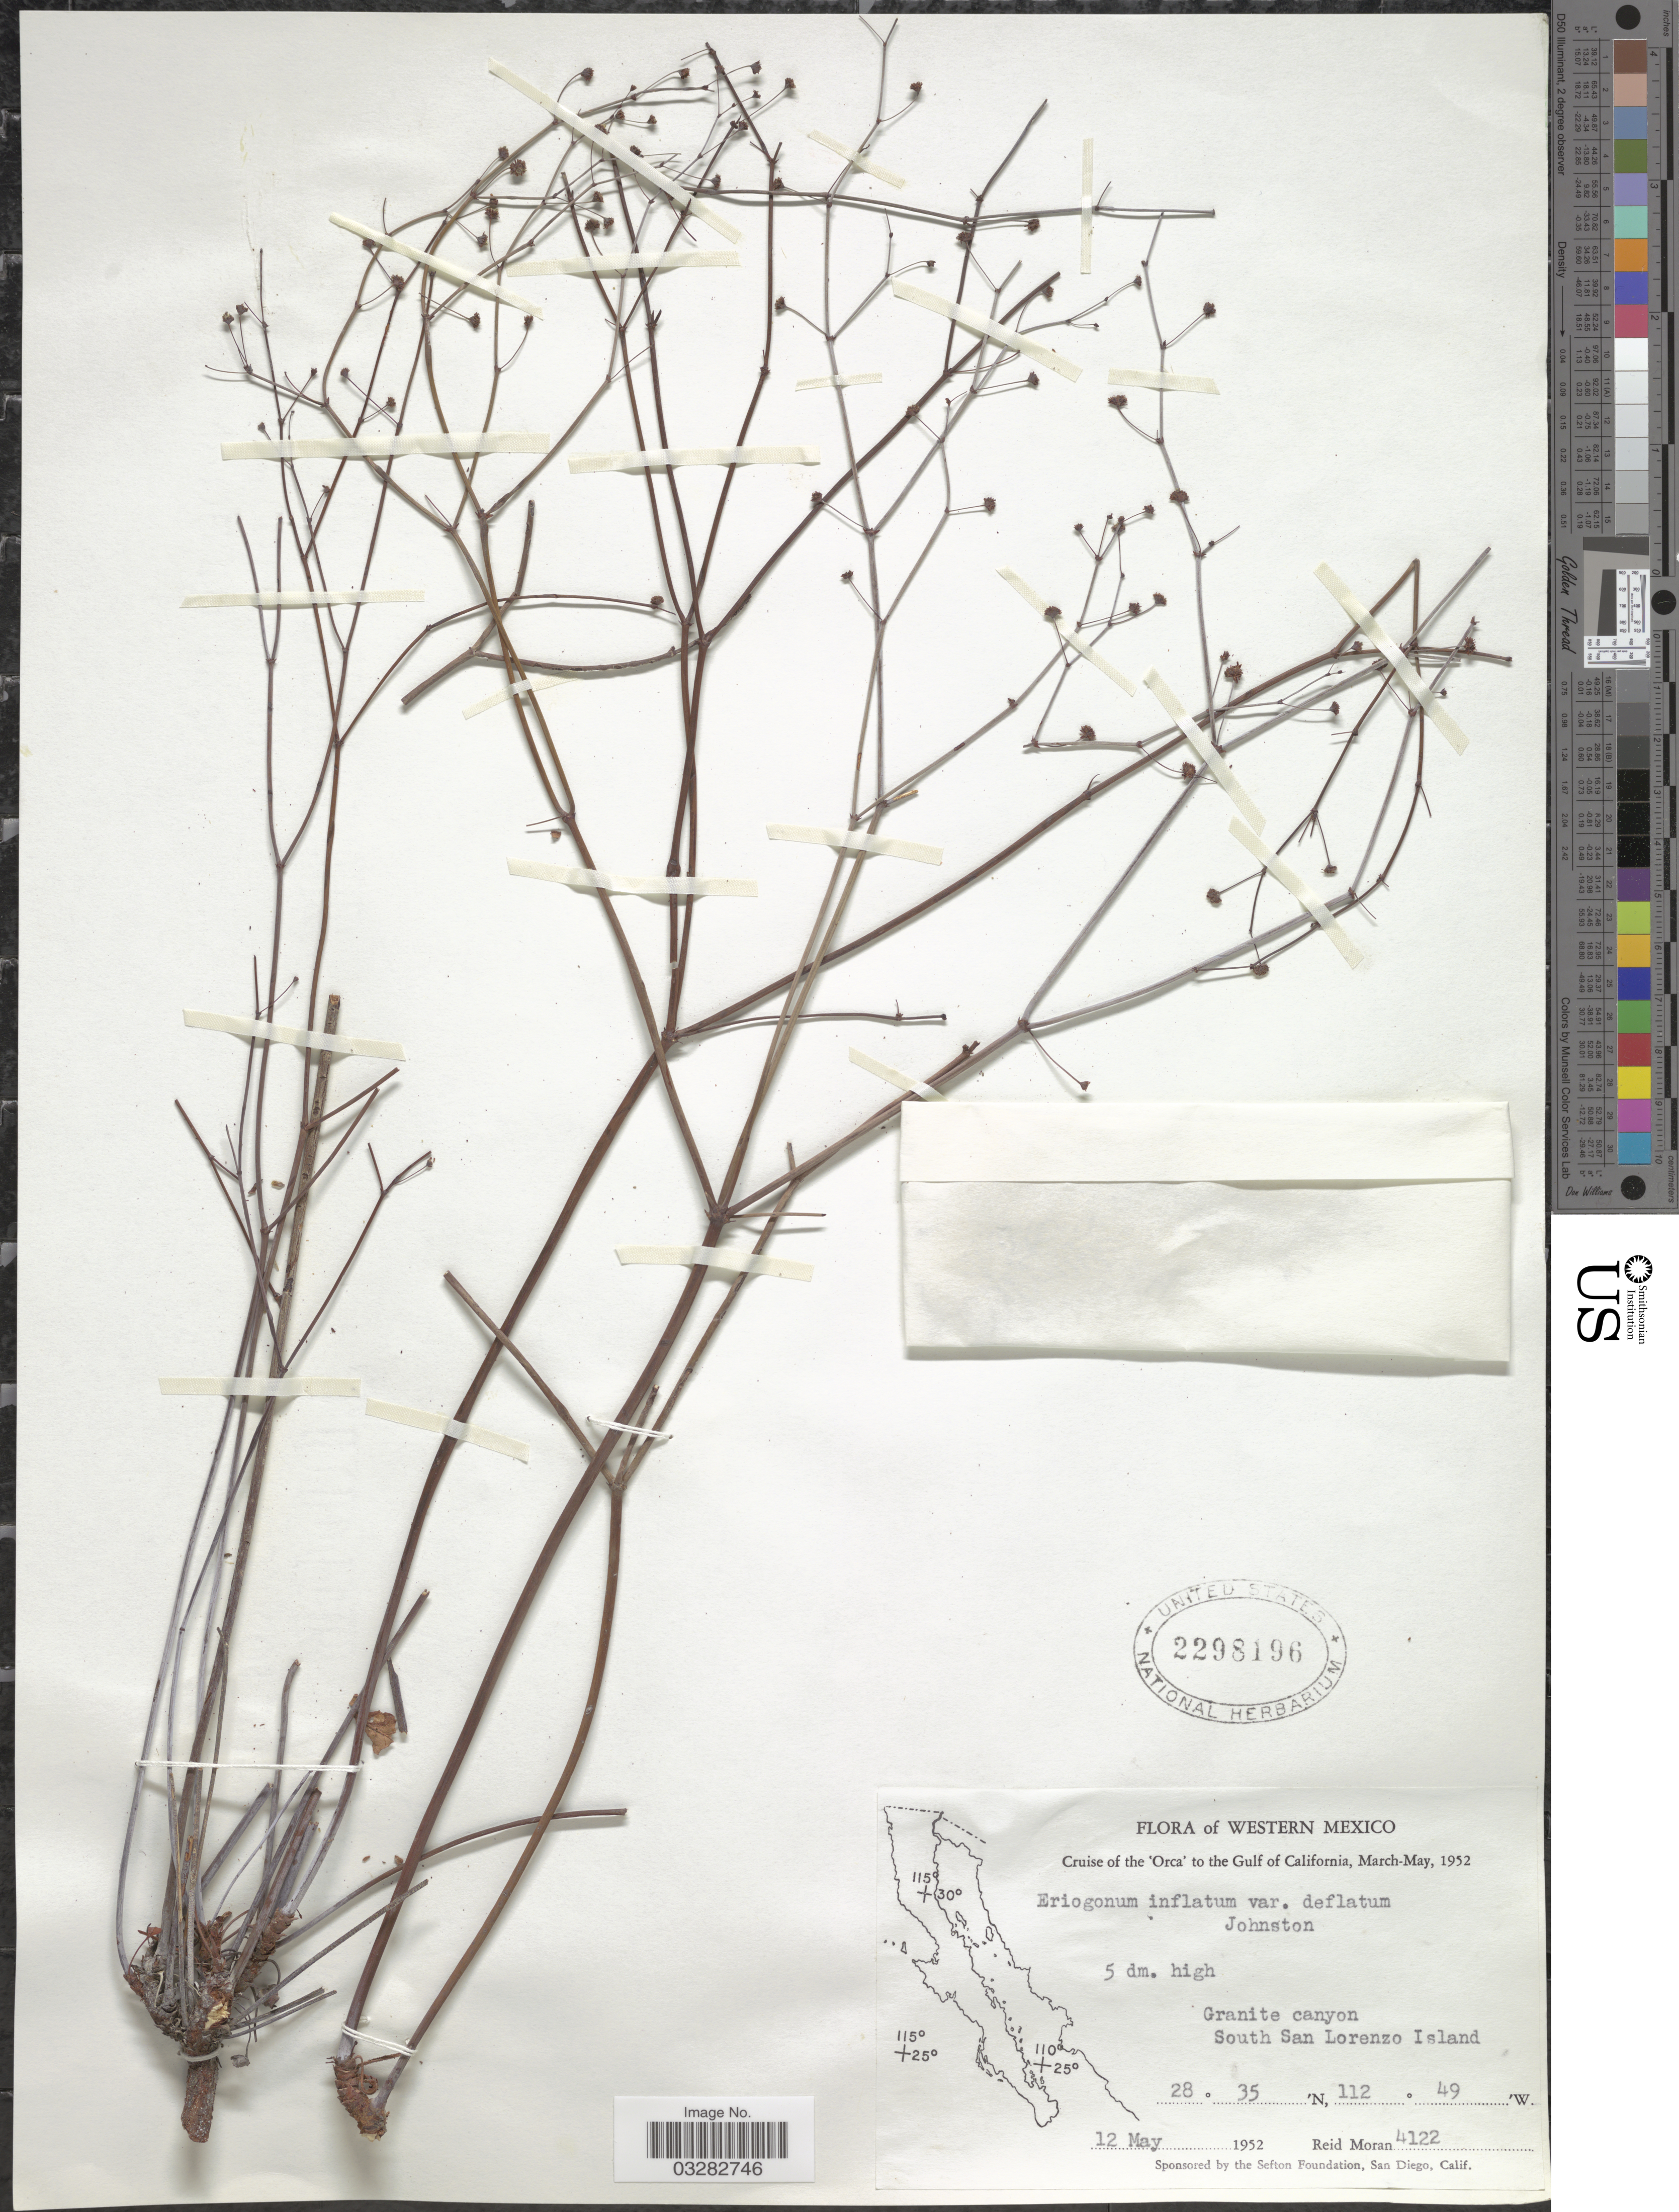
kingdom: Plantae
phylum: Tracheophyta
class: Magnoliopsida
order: Caryophyllales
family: Polygonaceae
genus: Eriogonum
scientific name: Eriogonum inflatum var. deflatum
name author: I.M. Johnst.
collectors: R. V. Moran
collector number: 4122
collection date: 1952-05-12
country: Mexico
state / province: Baja California Norte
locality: Western Mexico. Gulf of California. South San Lorenzo Island.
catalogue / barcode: US 2298196